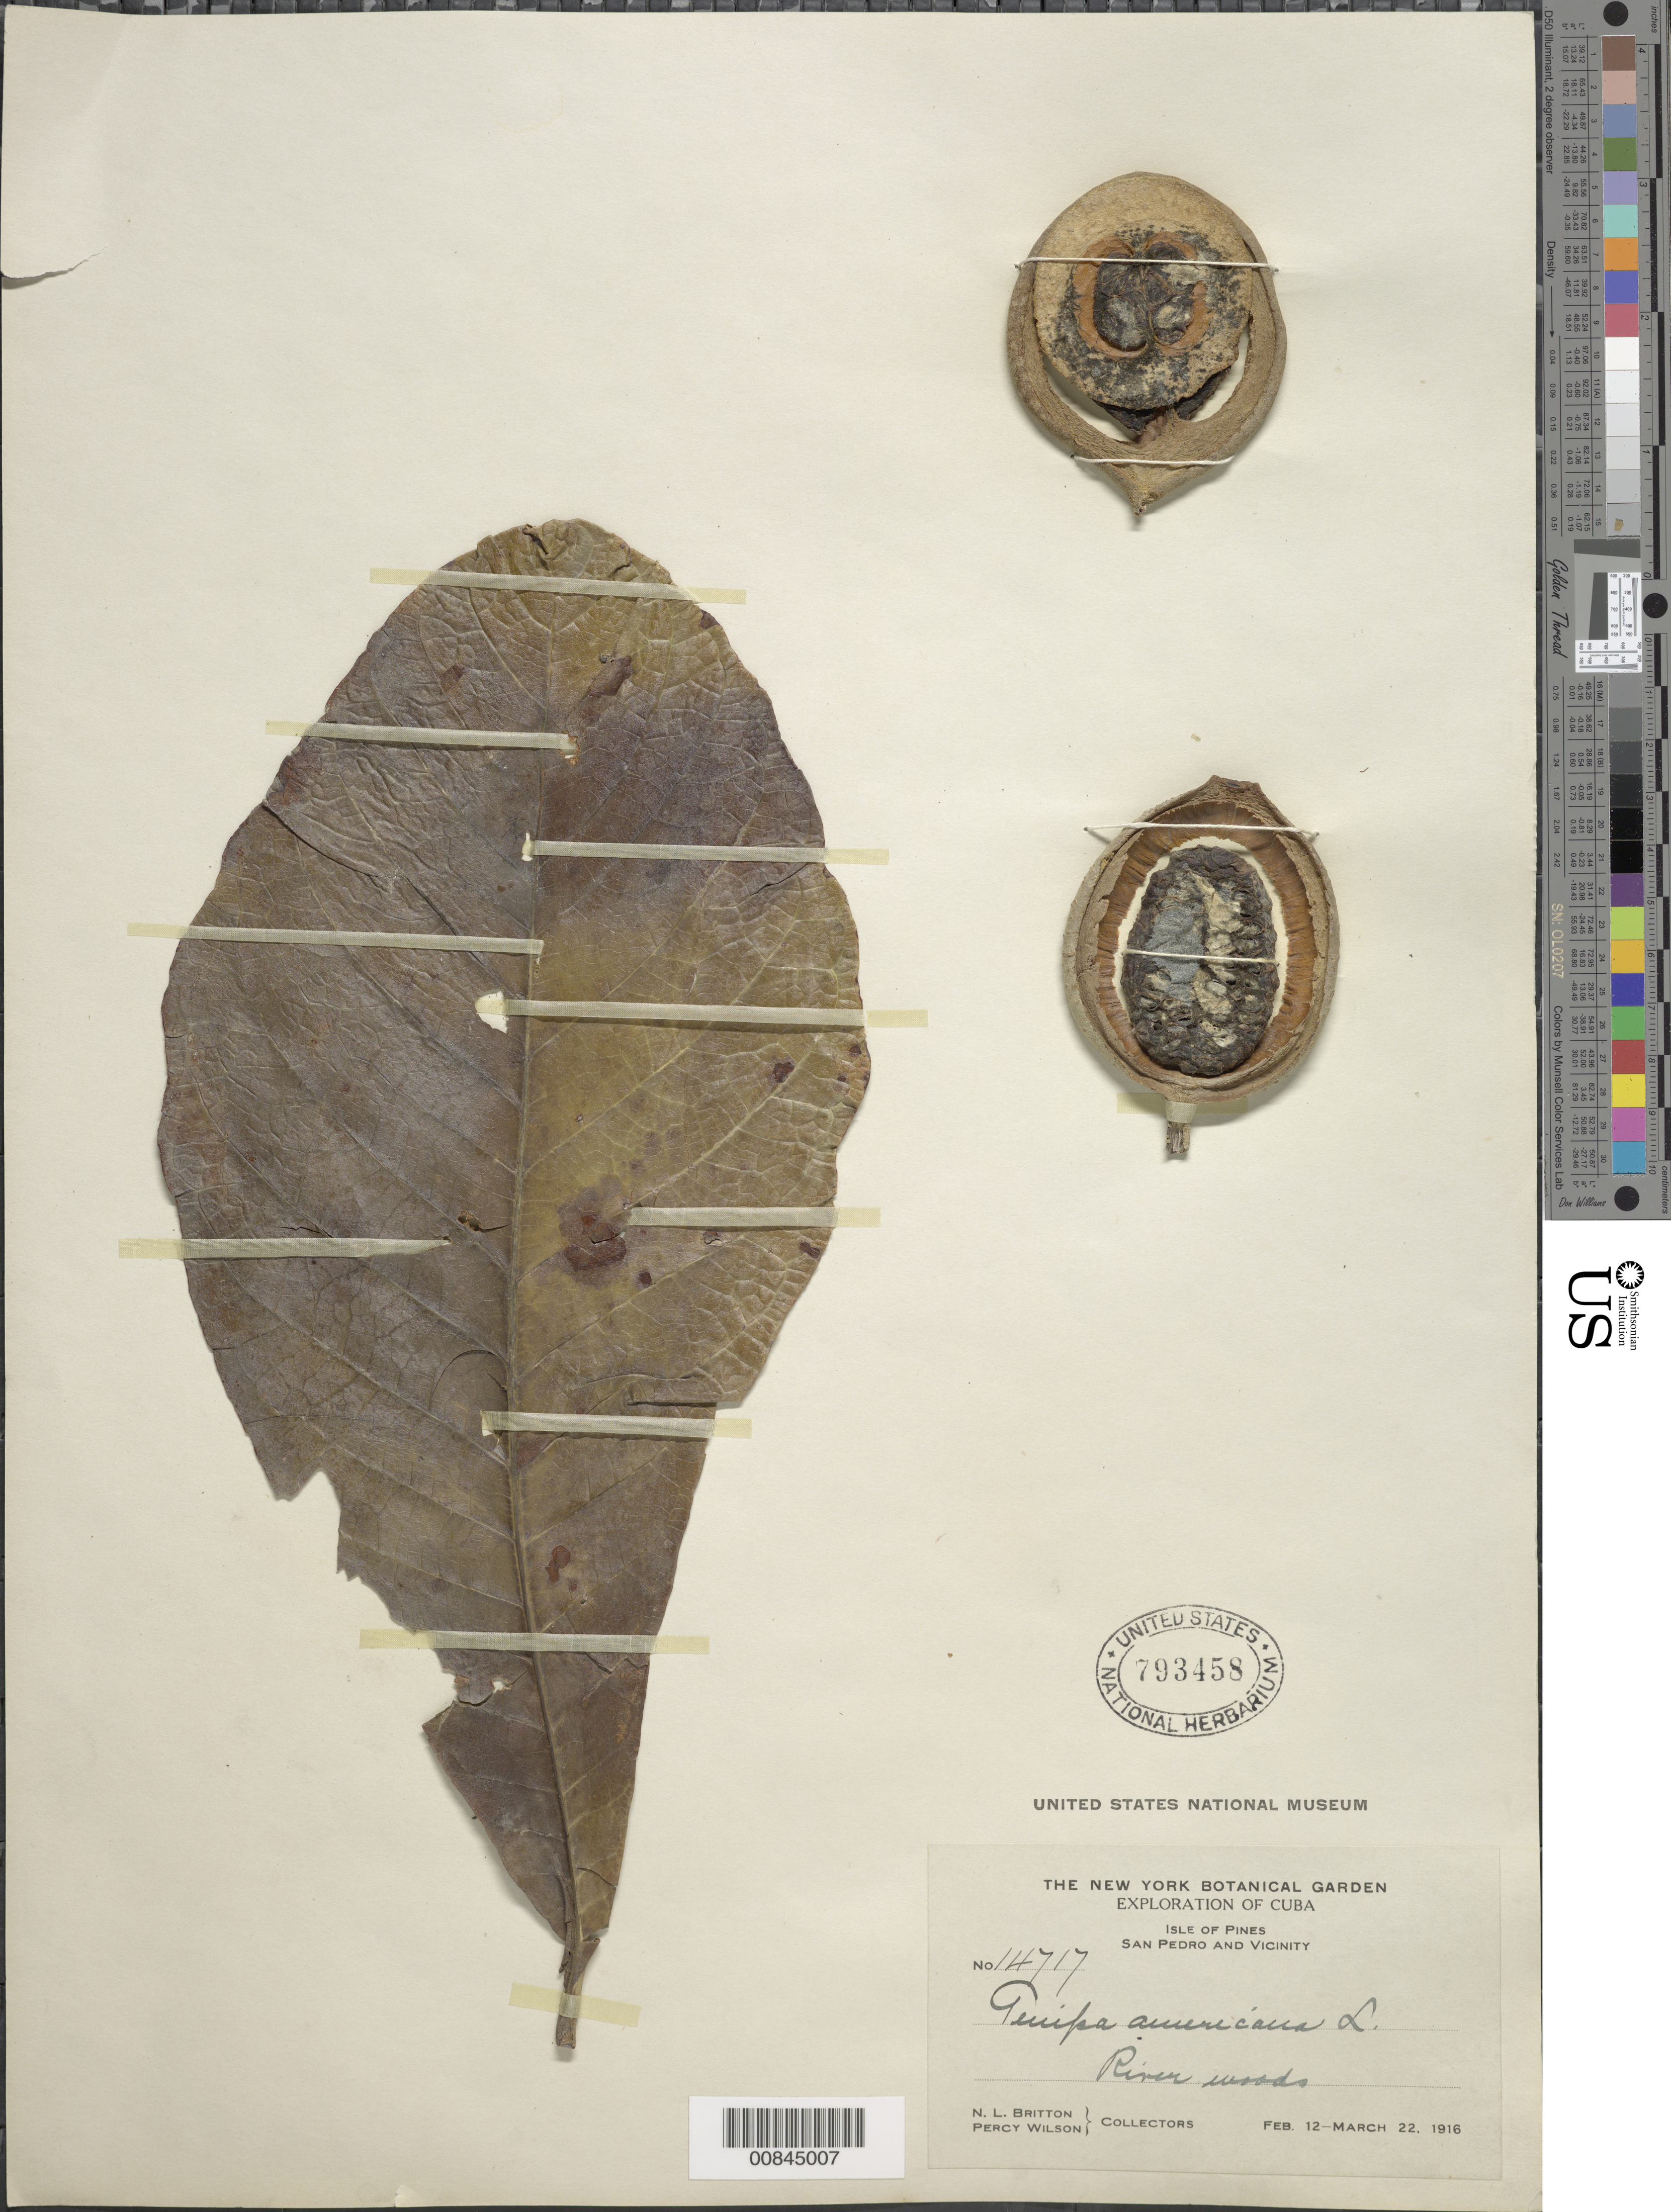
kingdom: Plantae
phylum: Tracheophyta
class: Magnoliopsida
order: Gentianales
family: Rubiaceae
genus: Genipa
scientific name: Genipa americana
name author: L.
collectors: N. Britton, E. G. Britton & P. Wilson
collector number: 14717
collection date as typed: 12 Feb 1916 to 22 Mar 1916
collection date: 1916-02-12/1916-03-22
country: Cuba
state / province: Isla de La Juventud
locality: San Pedro and vicinity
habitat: River woods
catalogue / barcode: US 793458